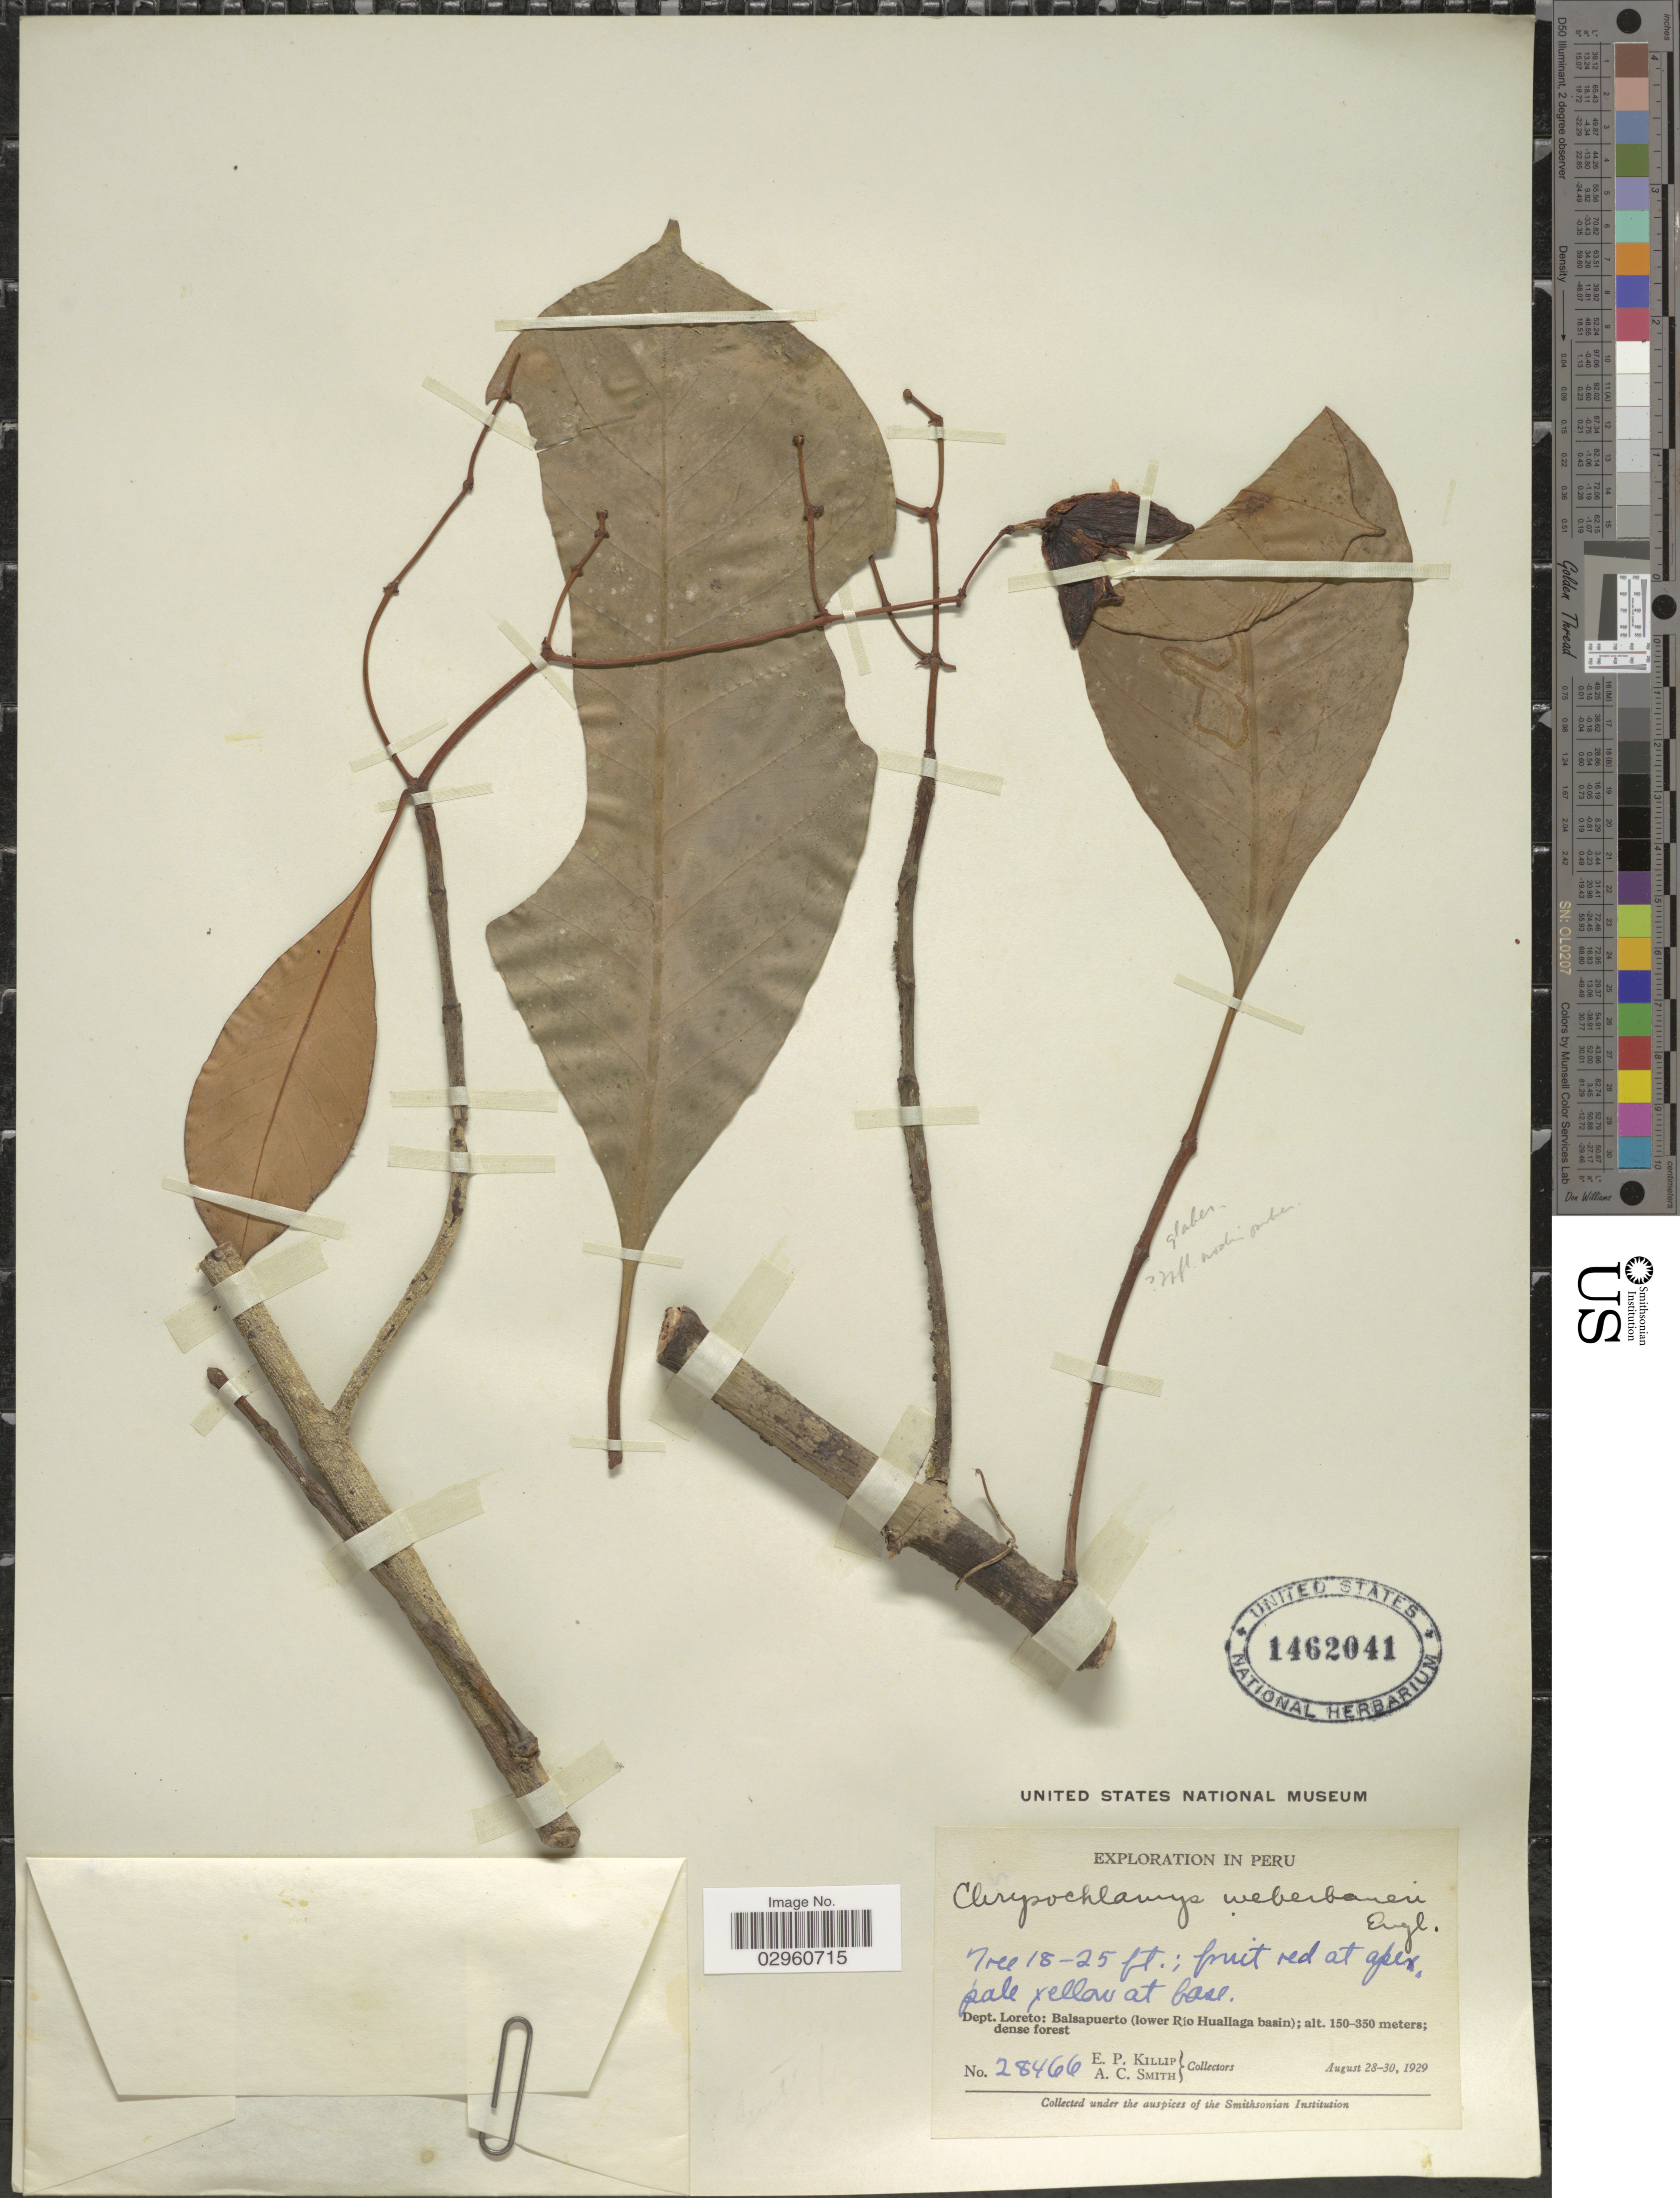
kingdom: Plantae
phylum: Tracheophyta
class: Magnoliopsida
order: Malpighiales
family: Clusiaceae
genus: Chrysochlamys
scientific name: Chrysochlamys weberbaueri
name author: Engl.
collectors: E. P. Killip & A. C. Smith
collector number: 28466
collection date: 1929-08-28/1929-08-30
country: Peru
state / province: Loreto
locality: Dept. Loreto: Balsapuerto (lower Río Huallaga basin).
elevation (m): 150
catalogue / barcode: US 1462041